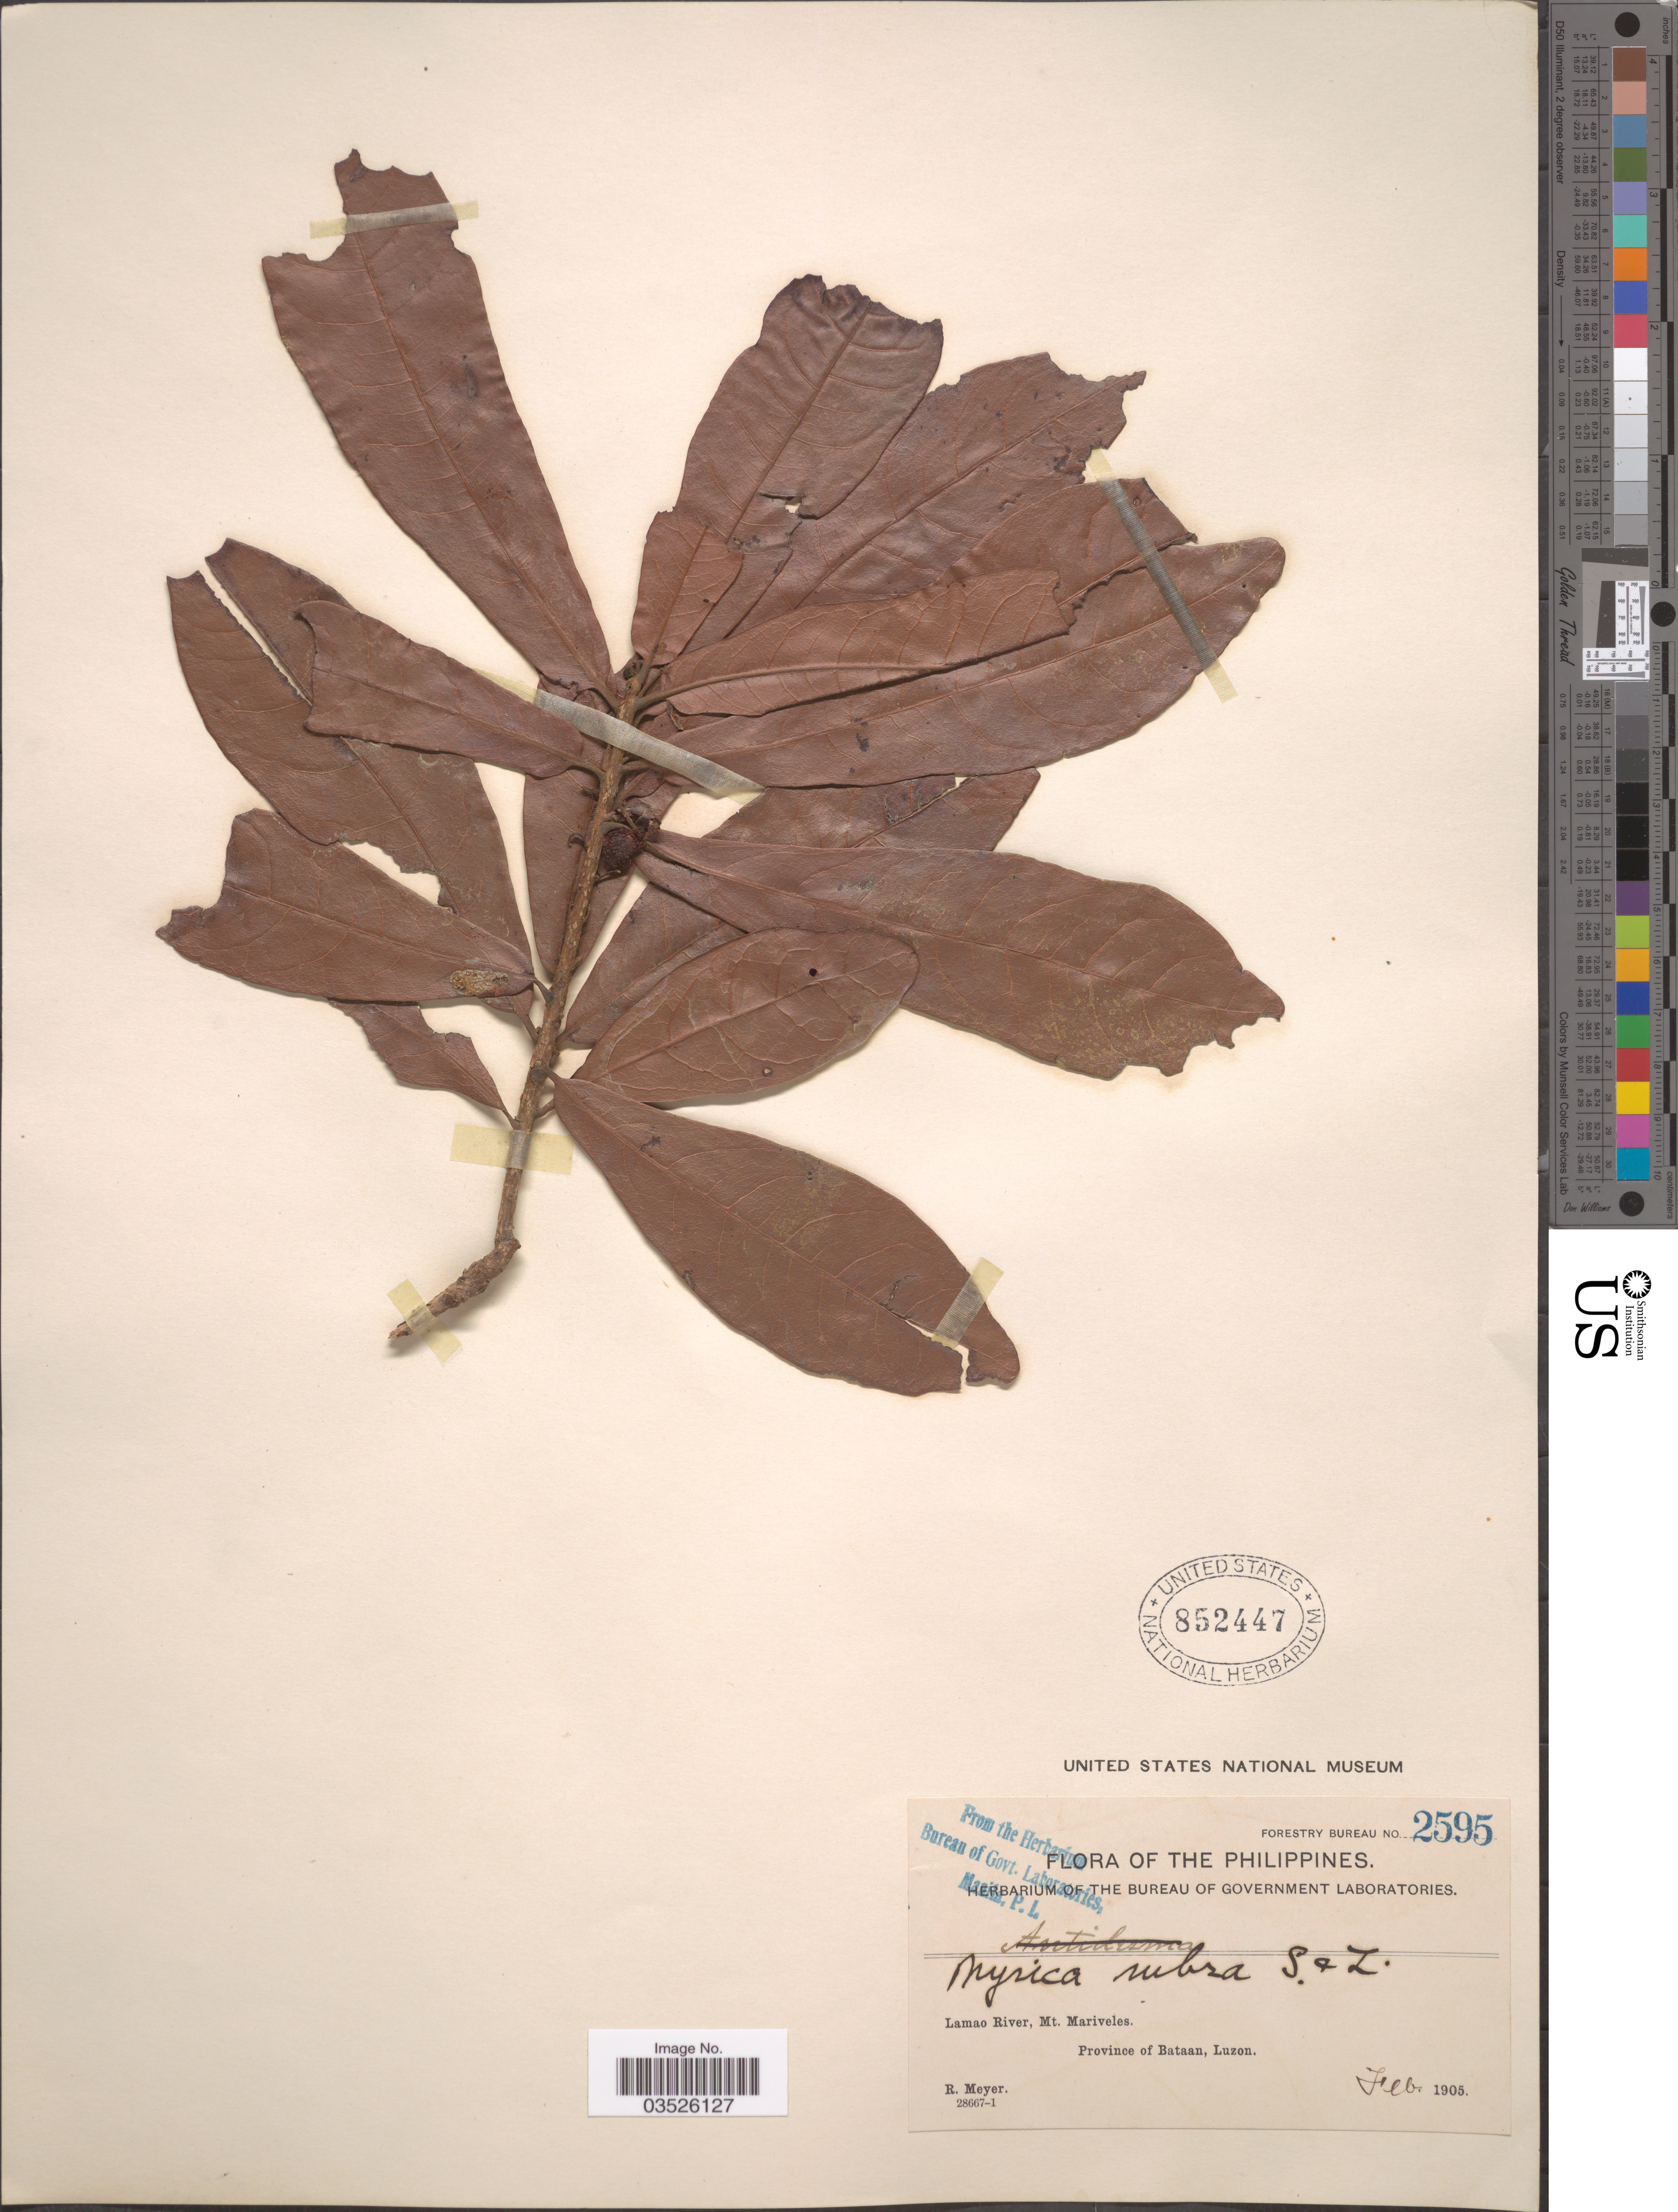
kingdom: Plantae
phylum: Tracheophyta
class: Magnoliopsida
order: Fagales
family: Myricaceae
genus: Morella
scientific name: Morella esculenta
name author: (Buch.-Ham. ex D. Don) I.M. Turner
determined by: Strong, Mark T., (BOT), Smithsonian Institution - National Museum of Natural History (UNITED STATES)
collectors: R. Meyer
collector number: Forestry Bureau 2595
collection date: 1905-02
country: Philippines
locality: Lamao River, Mt. Mariveles, Province of Bataan, Luzon.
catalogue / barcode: US 852447